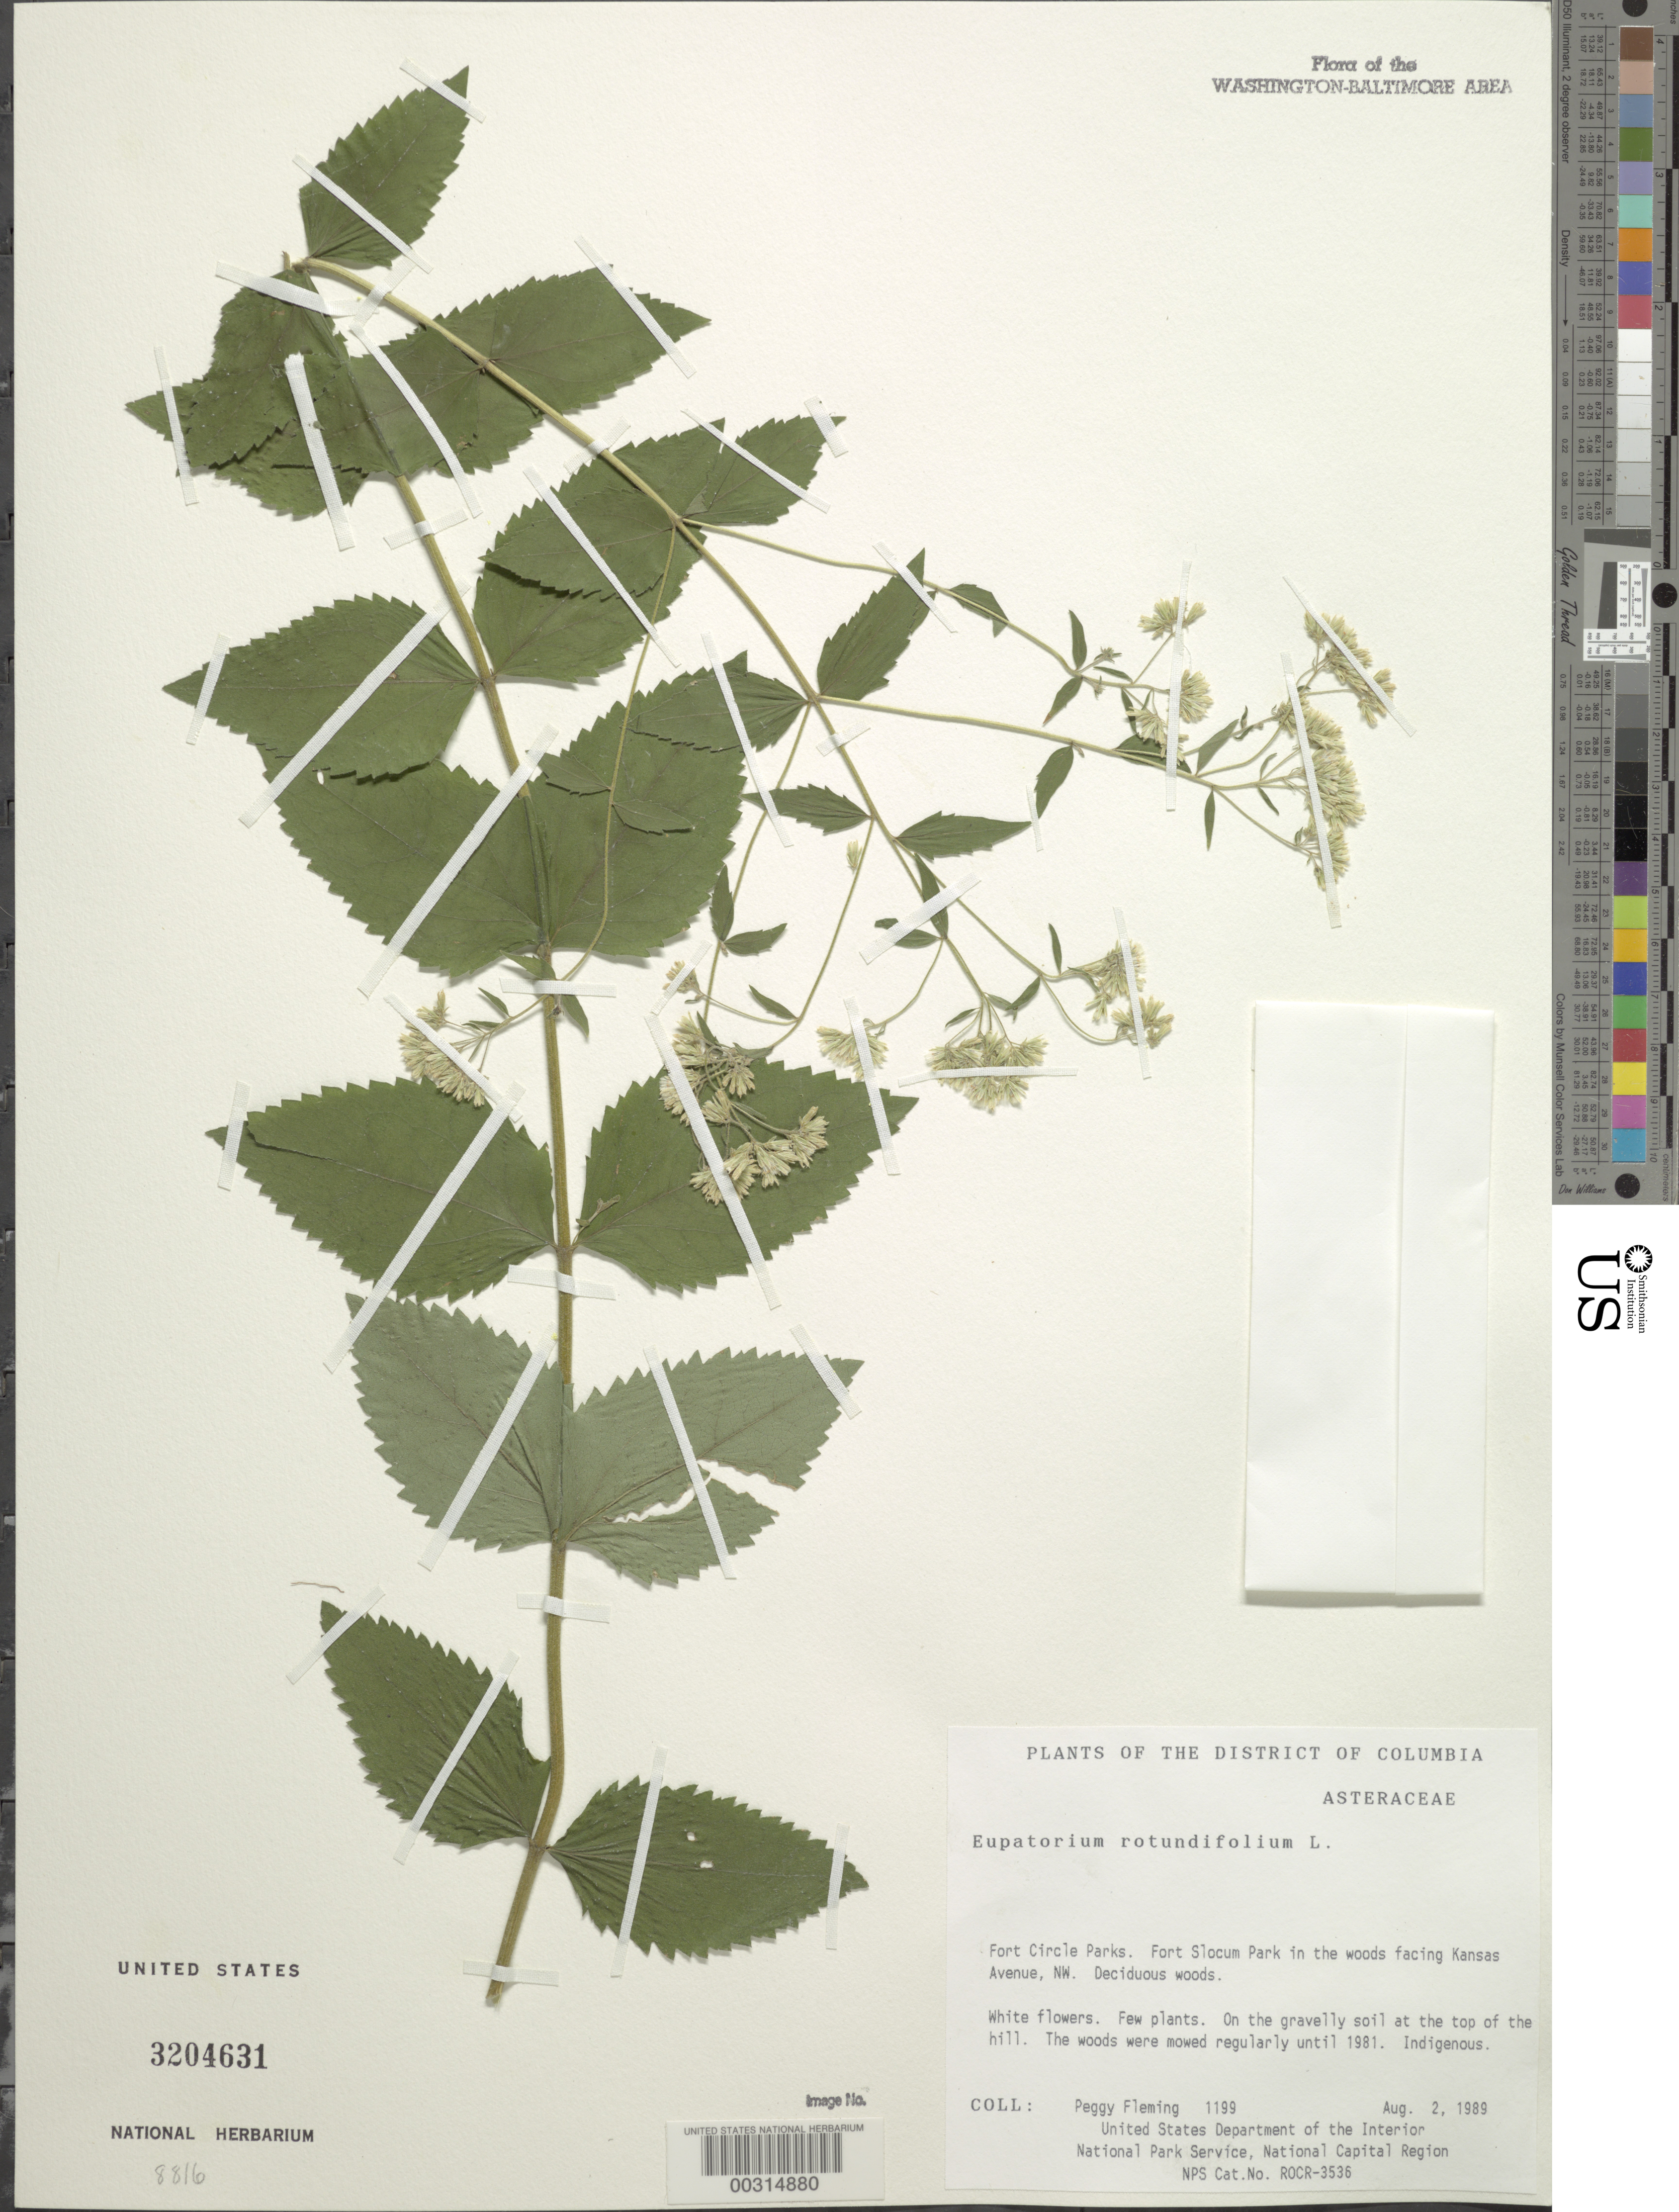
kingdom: Plantae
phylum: Tracheophyta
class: Magnoliopsida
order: Asterales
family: Asteraceae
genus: Eupatorium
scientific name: Eupatorium rotundifolium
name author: L.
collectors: P. Fleming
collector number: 1199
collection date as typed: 02 Aug 1989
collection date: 1989-08-02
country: United States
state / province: District of Columbia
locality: Fort Circle Parks, in the woods facing Kansas Ave NW.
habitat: On bank of rock creek, n of rolling meadow bridge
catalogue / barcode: US 3204631